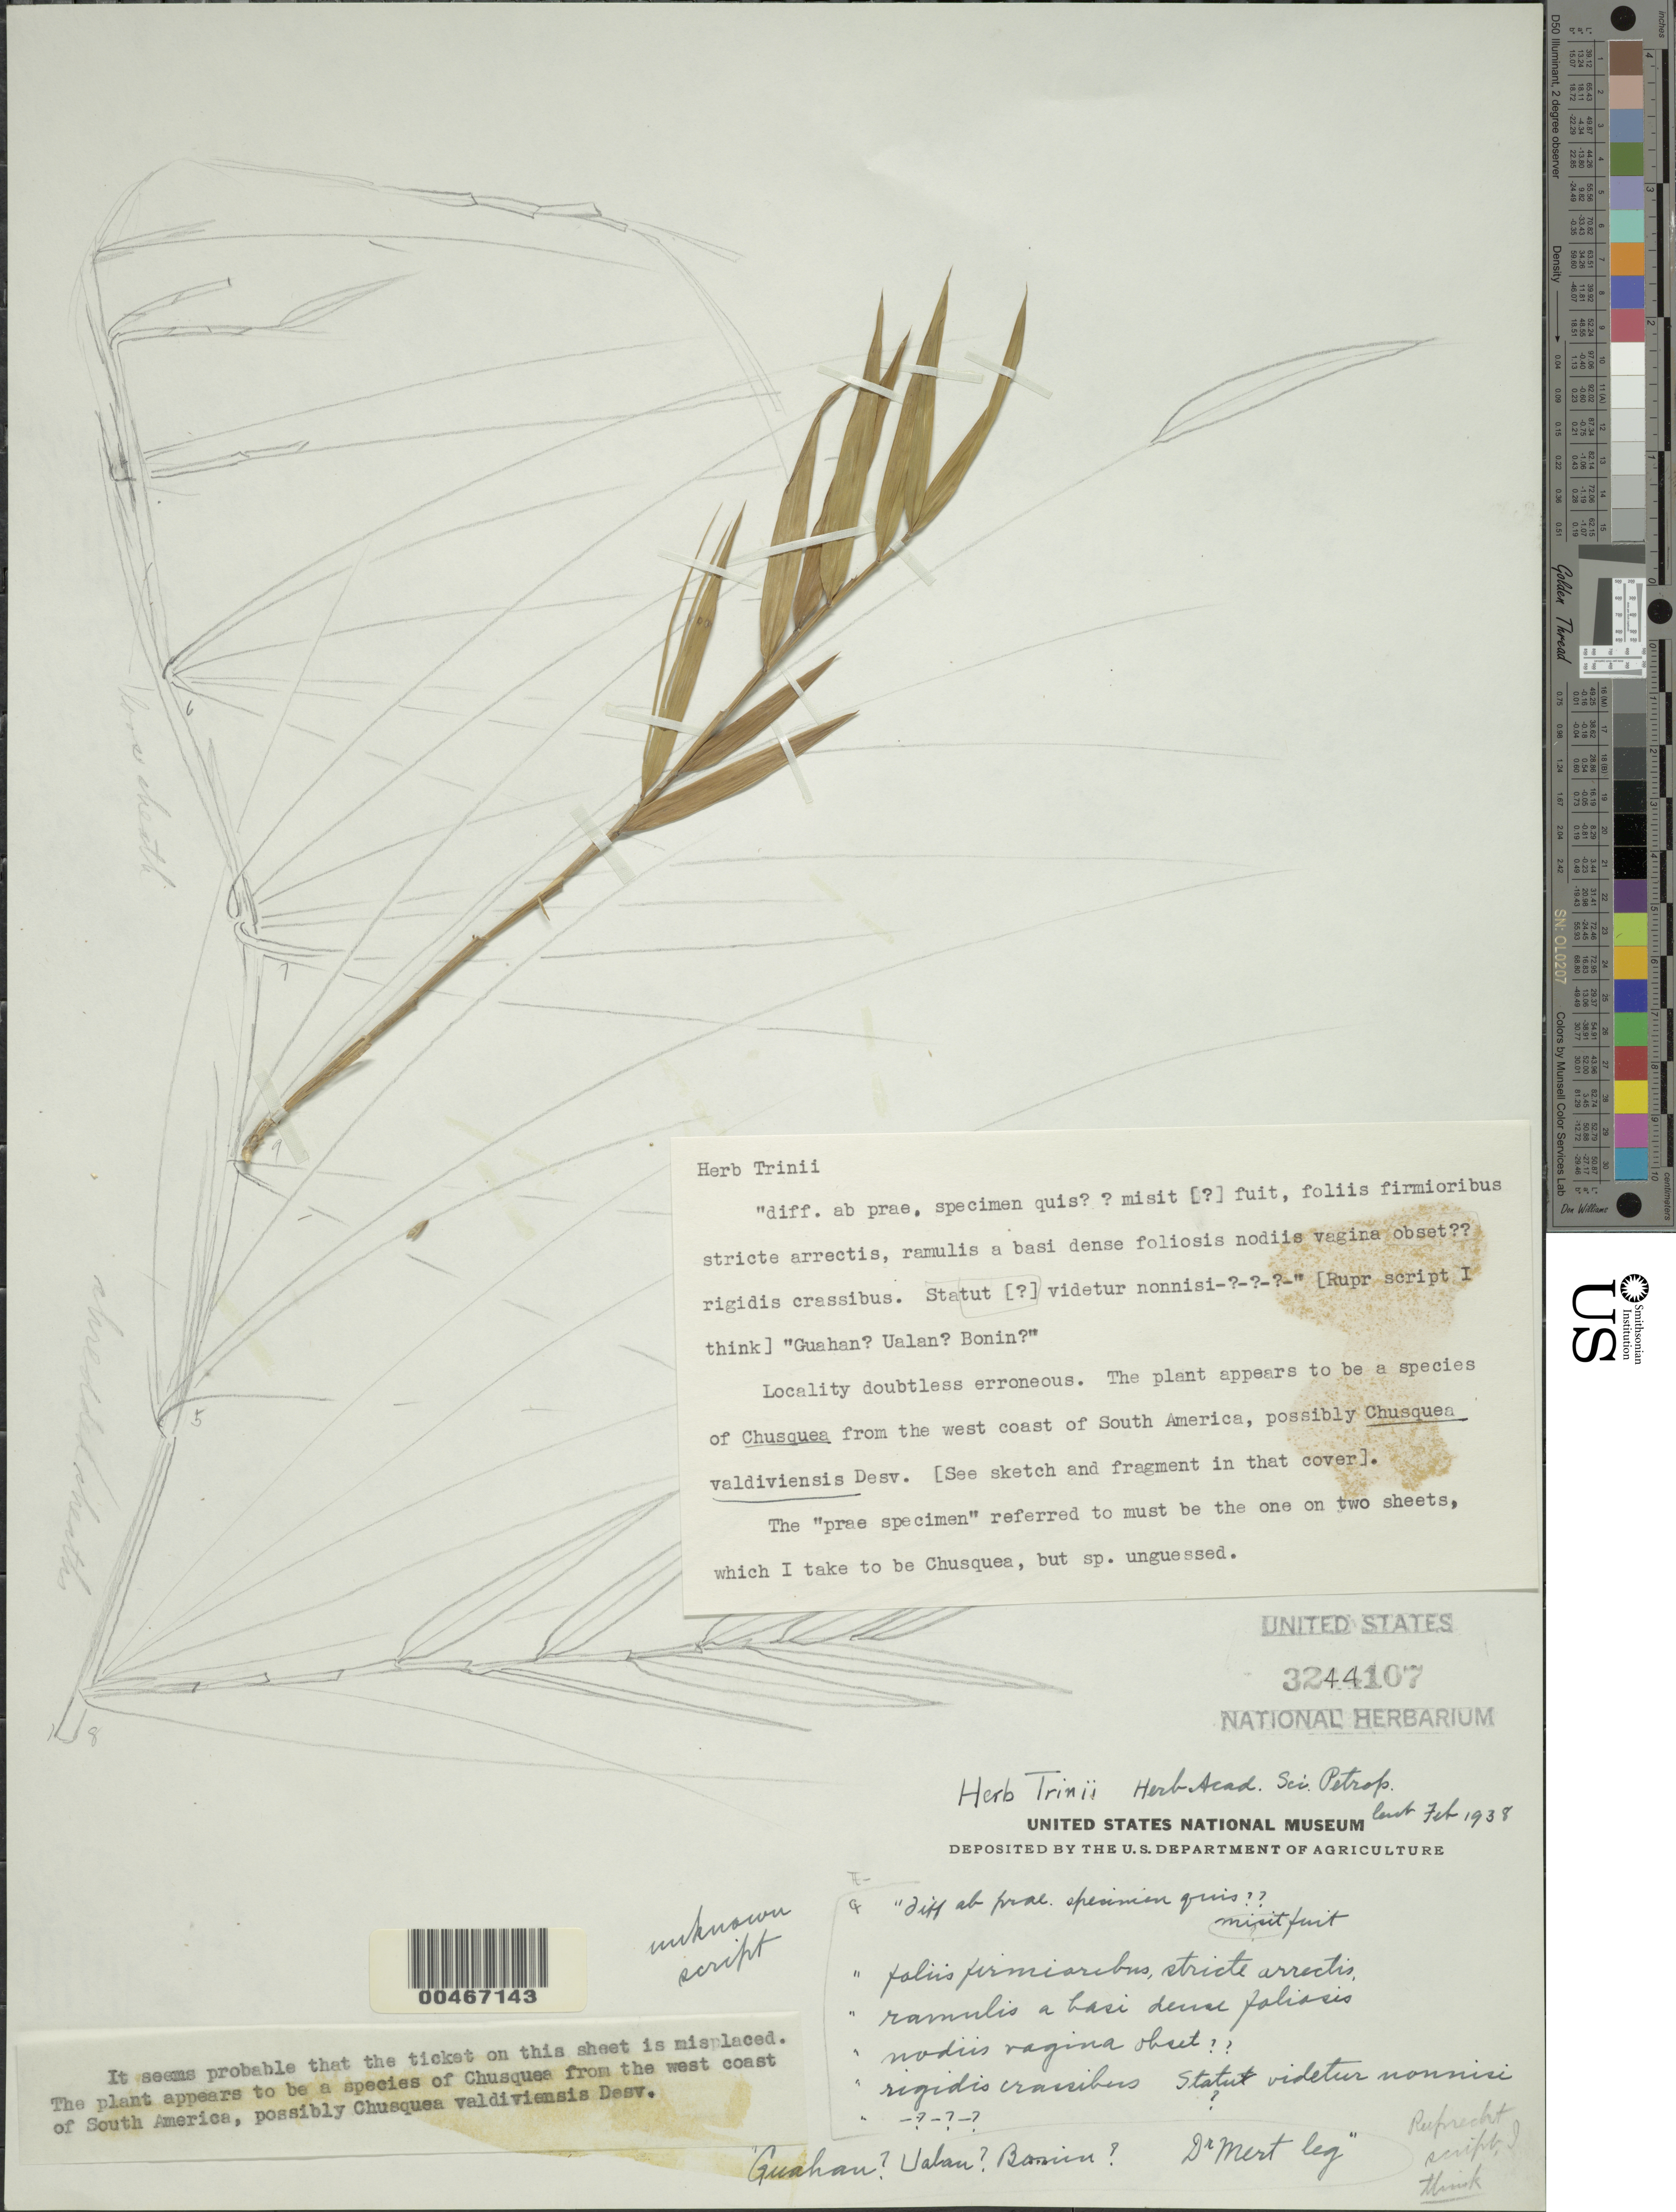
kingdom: Plantae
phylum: Tracheophyta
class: Liliopsida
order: Poales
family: Poaceae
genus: Chusquea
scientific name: Chusquea valdiviensis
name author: É. Desv. in Gay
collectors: Mert, --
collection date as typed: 1938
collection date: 1938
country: South Africa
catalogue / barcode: US 3244107